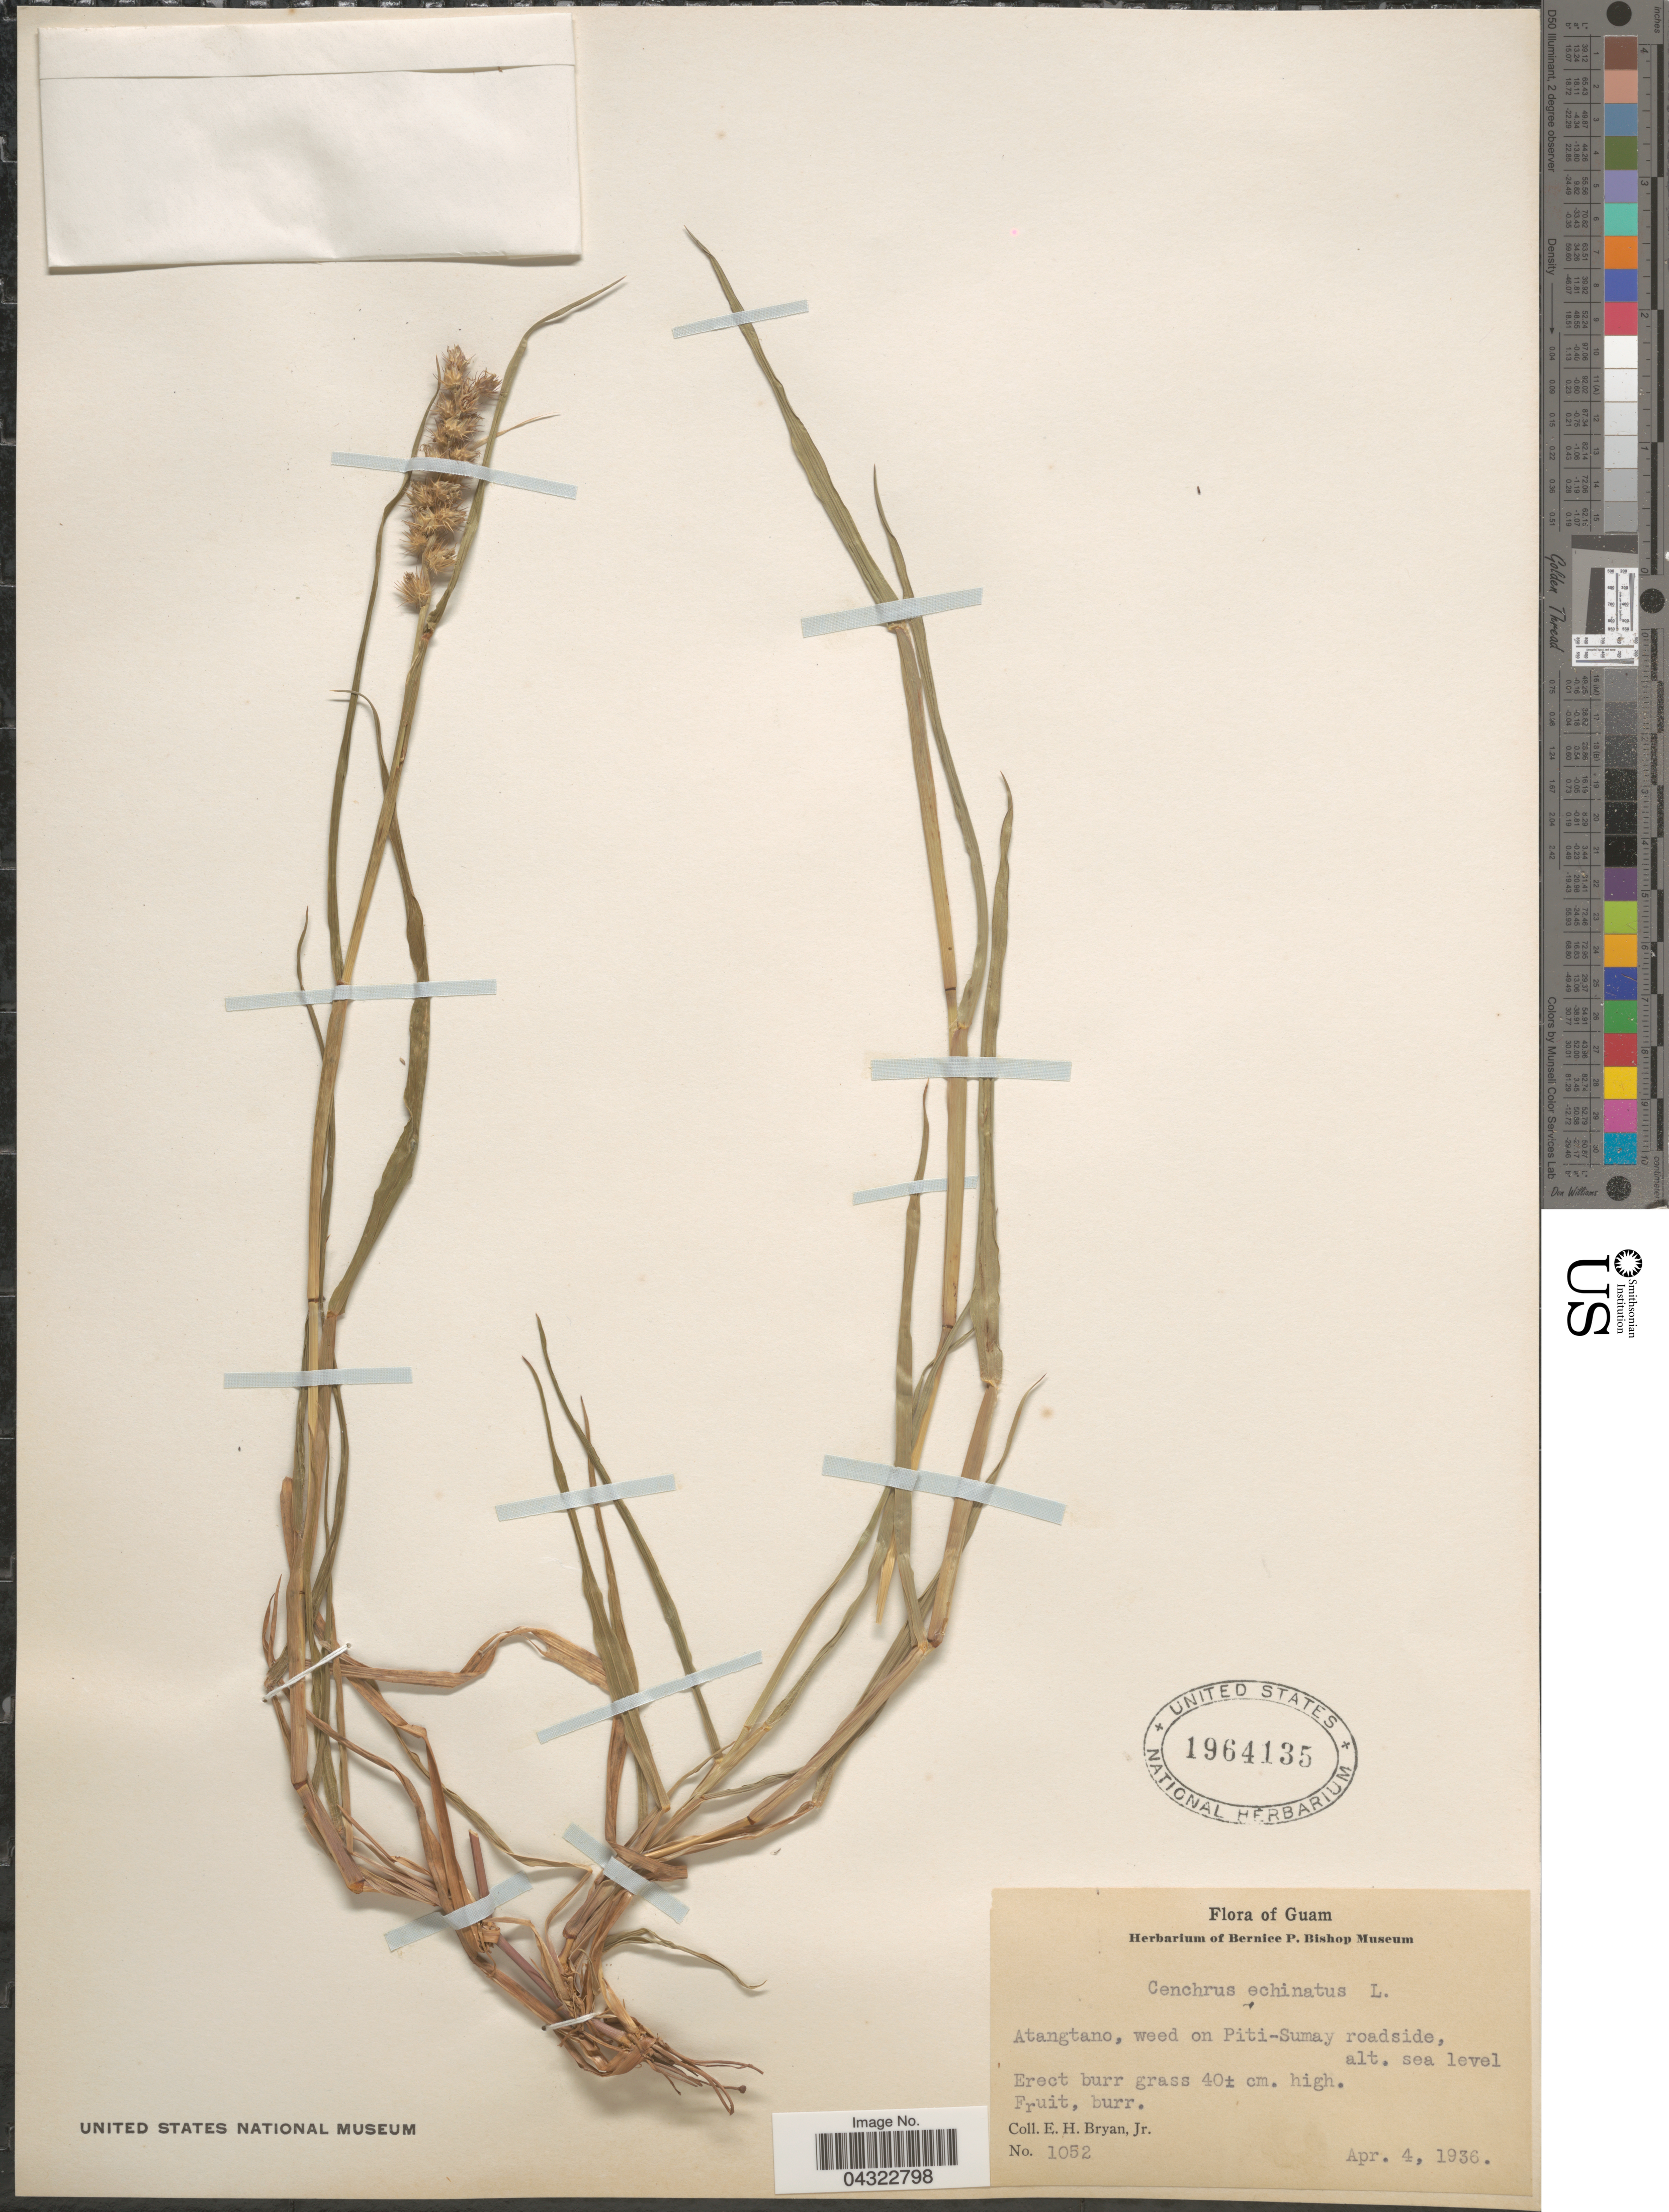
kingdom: Plantae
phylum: Tracheophyta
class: Liliopsida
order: Poales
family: Poaceae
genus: Cenchrus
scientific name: Cenchrus echinatus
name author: L.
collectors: E. Bryan Jr.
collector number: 1052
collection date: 1936-04-04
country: Guam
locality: Atangtano, weed on Piti-Sumay roadside.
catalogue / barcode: US 1964135